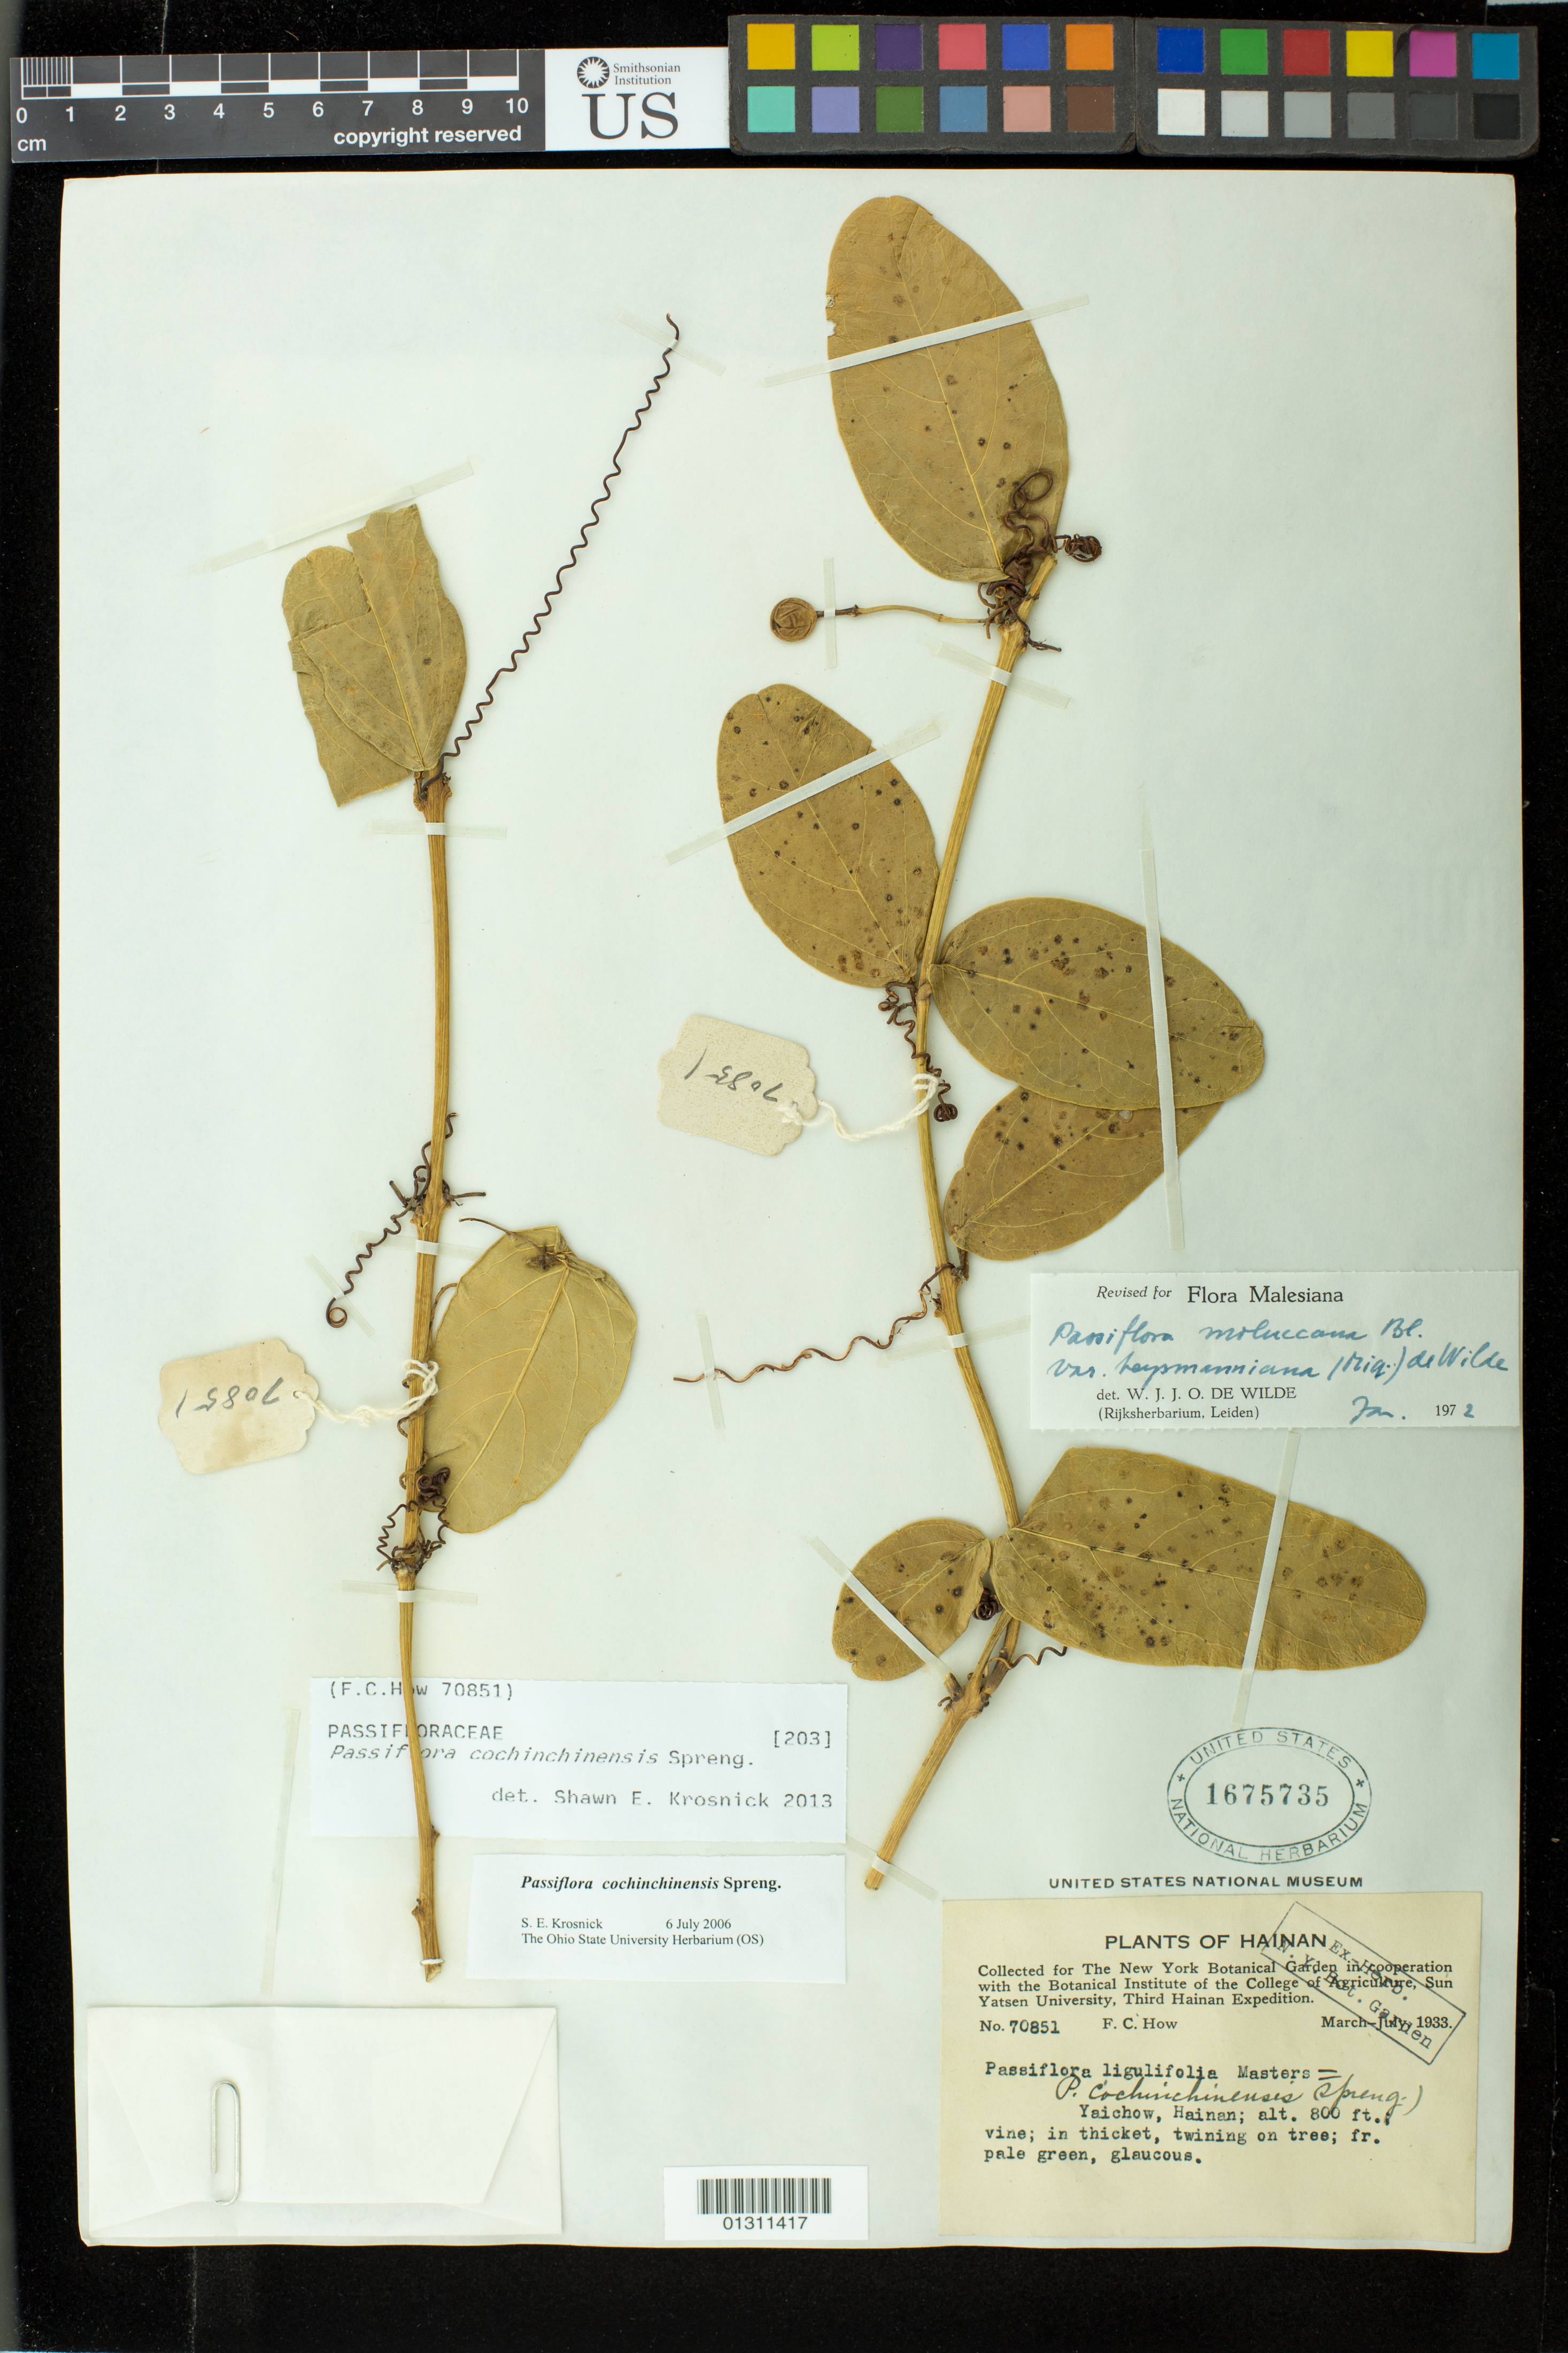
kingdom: Plantae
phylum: Tracheophyta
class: Magnoliopsida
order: Malpighiales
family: Passifloraceae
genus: Passiflora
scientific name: Passiflora cochinchinensis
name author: Spreng.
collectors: F. How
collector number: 70851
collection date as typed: Mar 1933 to -- Jul 1933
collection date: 1933-03/1933-07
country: China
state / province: Hainan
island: Hainan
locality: Yaichow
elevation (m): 244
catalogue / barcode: US 1675735